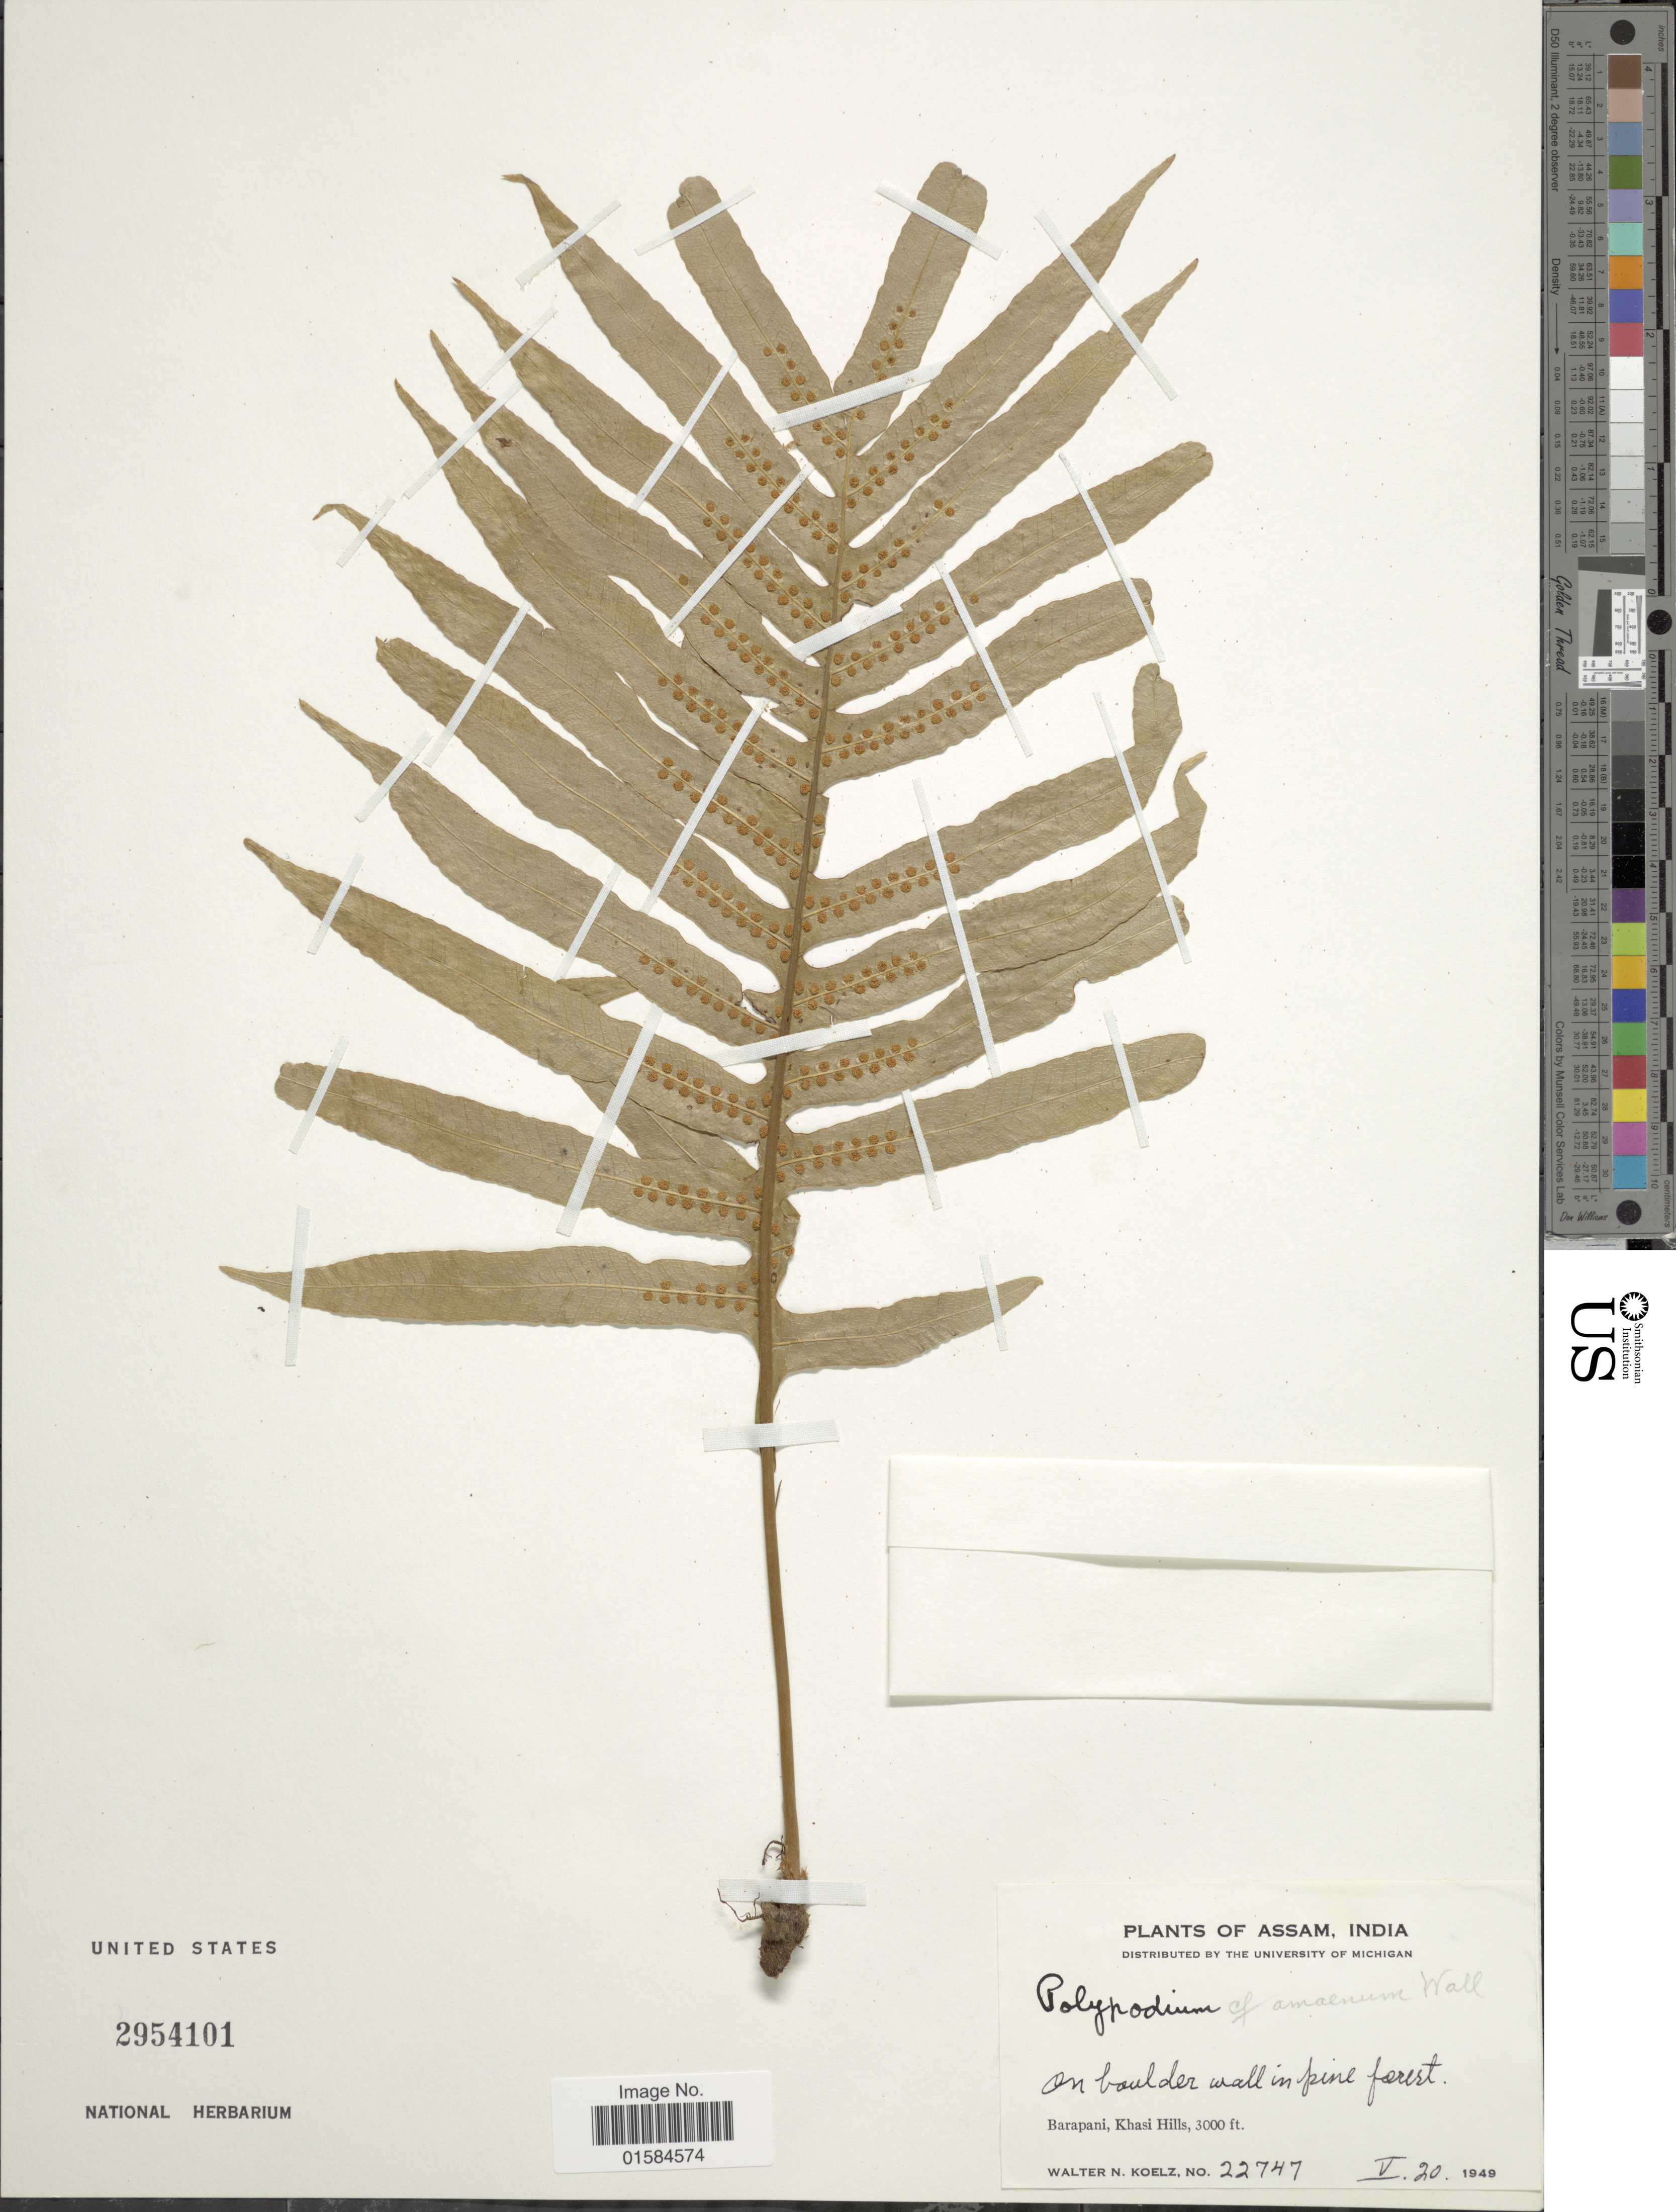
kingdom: Plantae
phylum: Tracheophyta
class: Polypodiopsida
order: Polypodiales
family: Polypodiaceae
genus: Goniophlebium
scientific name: Goniophlebium amoenum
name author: (Wall. ex Mett.) J. Sm.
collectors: W. N. Koelz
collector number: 22747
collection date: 1949-05-20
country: India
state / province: Meghalaya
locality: Barapani, Khasi Hills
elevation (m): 914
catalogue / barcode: US 2954101